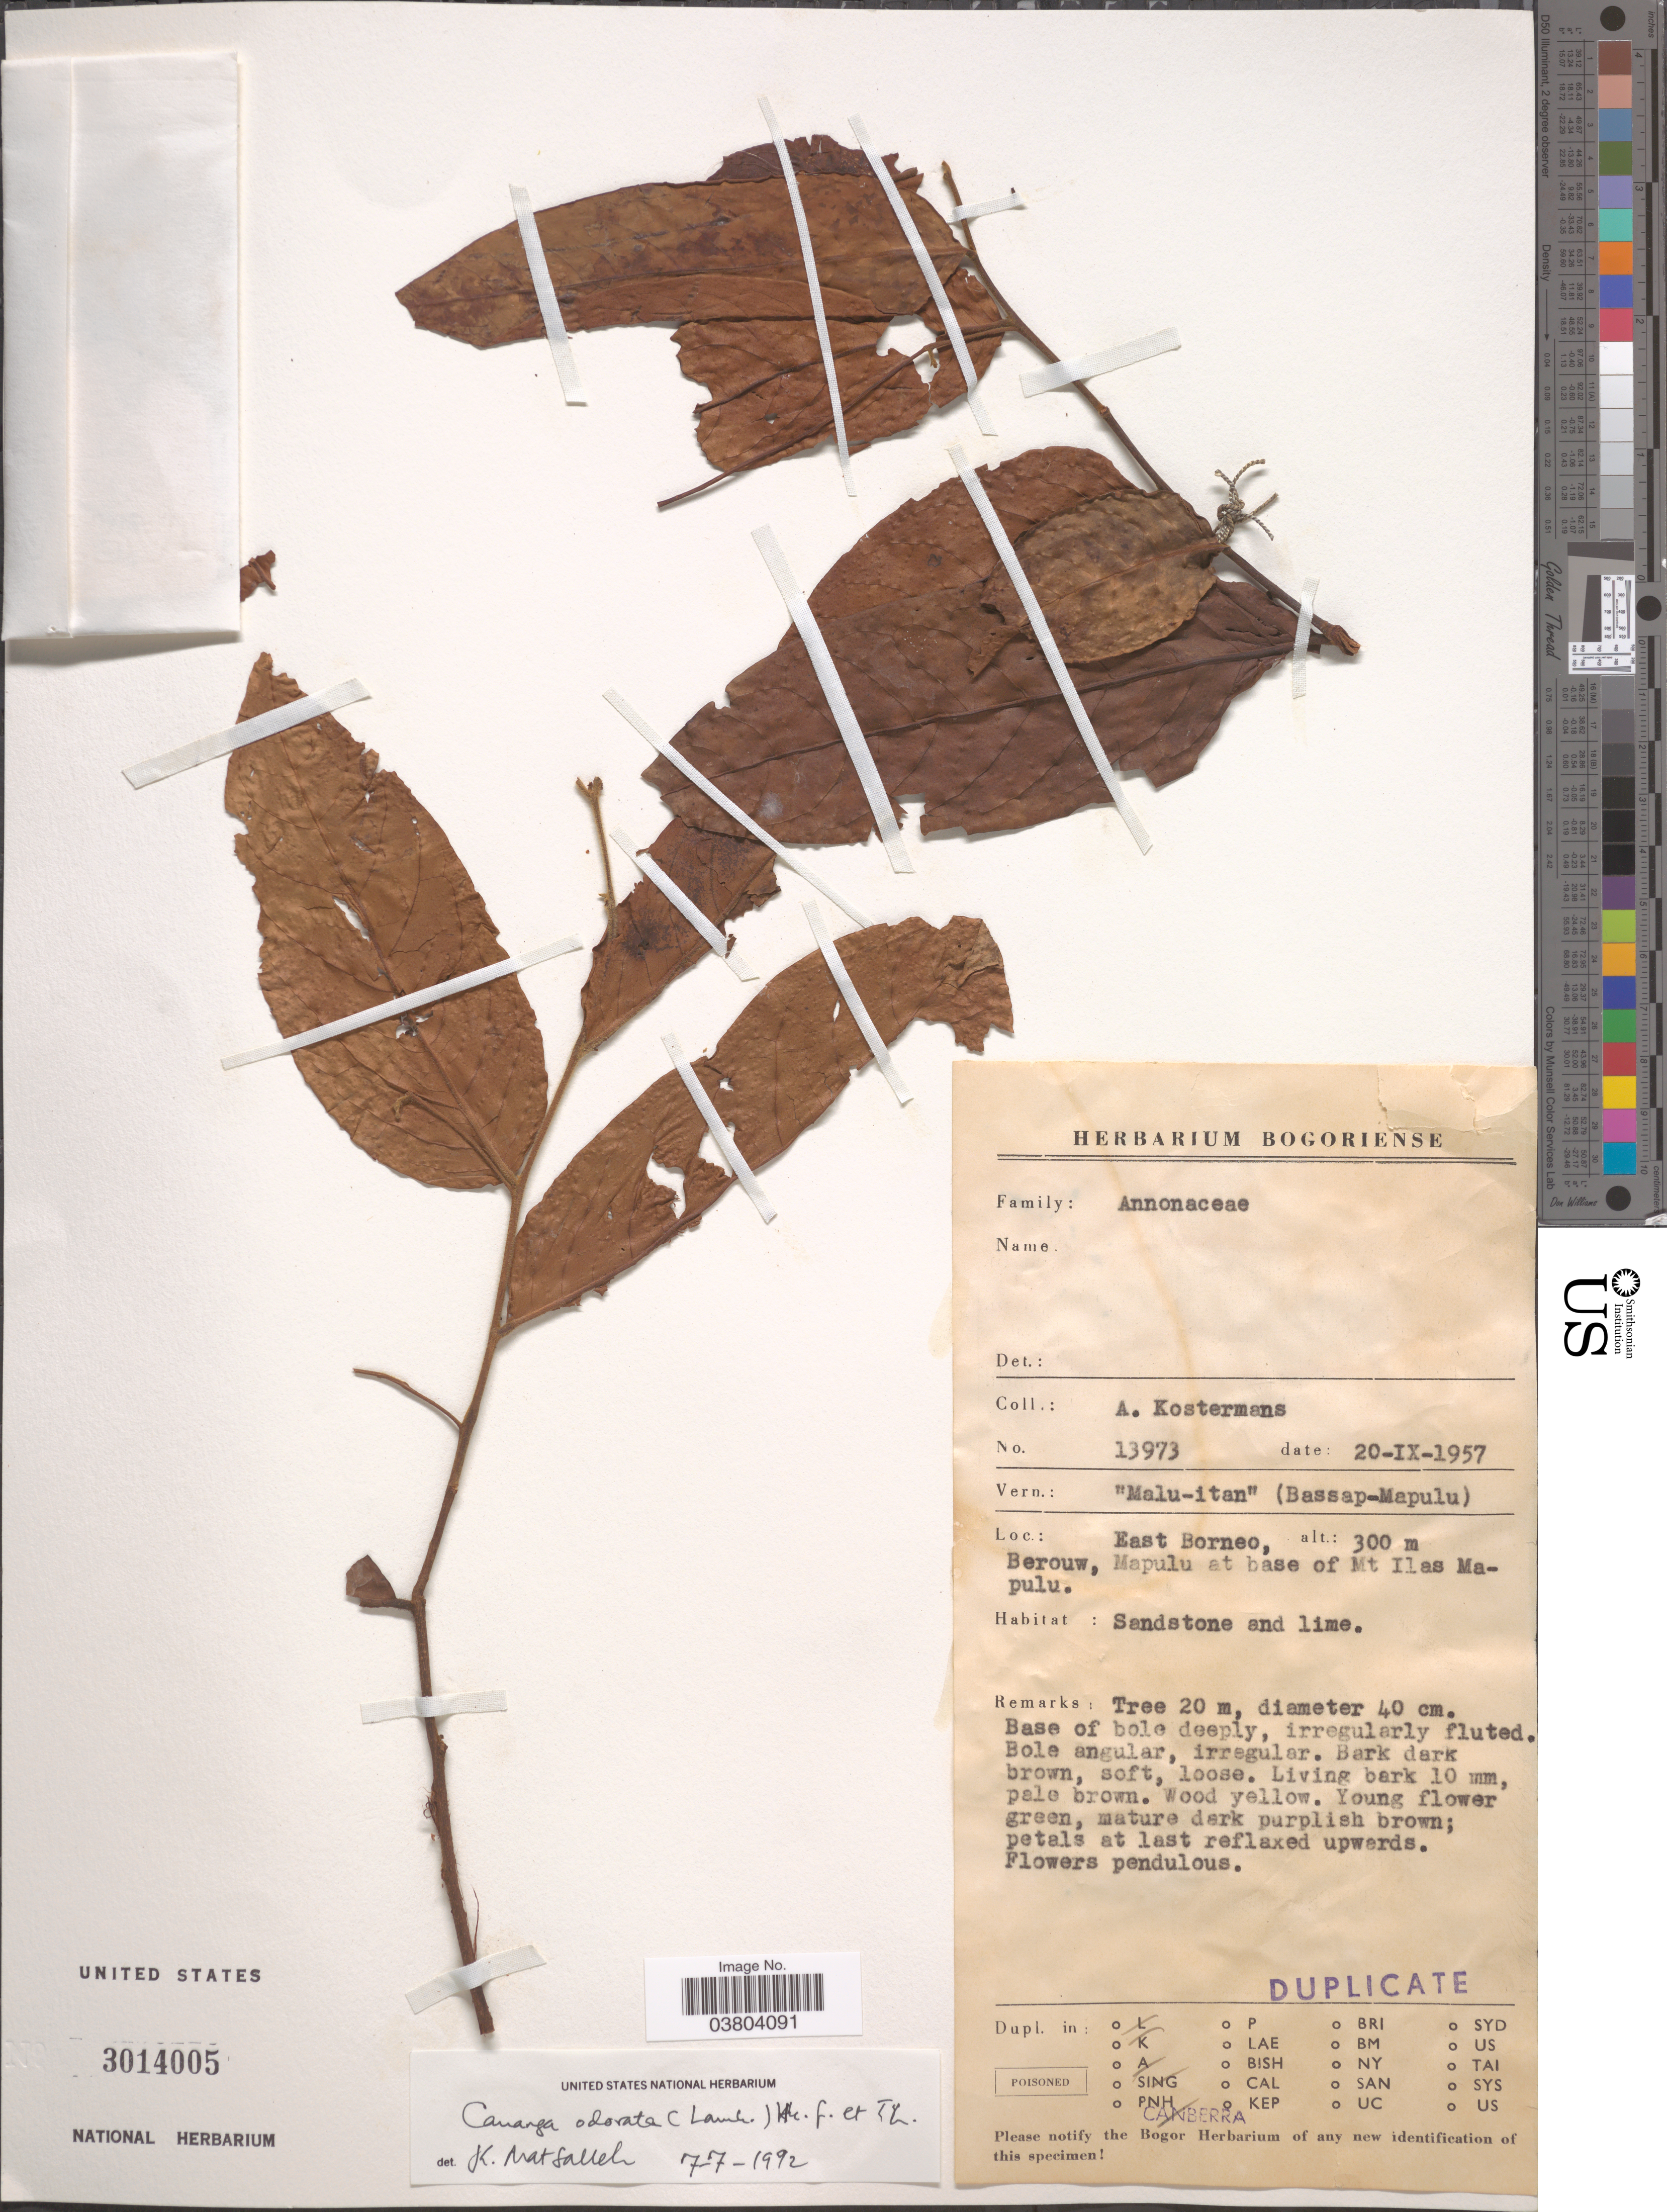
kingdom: Plantae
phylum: Tracheophyta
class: Magnoliopsida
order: Magnoliales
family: Annonaceae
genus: Cananga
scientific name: Cananga odorata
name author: (Lam.) Hook. f. & Thomson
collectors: A. J. G. Kostermans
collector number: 13973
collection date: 1957-09-20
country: Indonesia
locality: East Borneo. Berouw, Mapulu at base of Mt Ilas Mapulu.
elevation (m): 300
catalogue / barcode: US 3014005